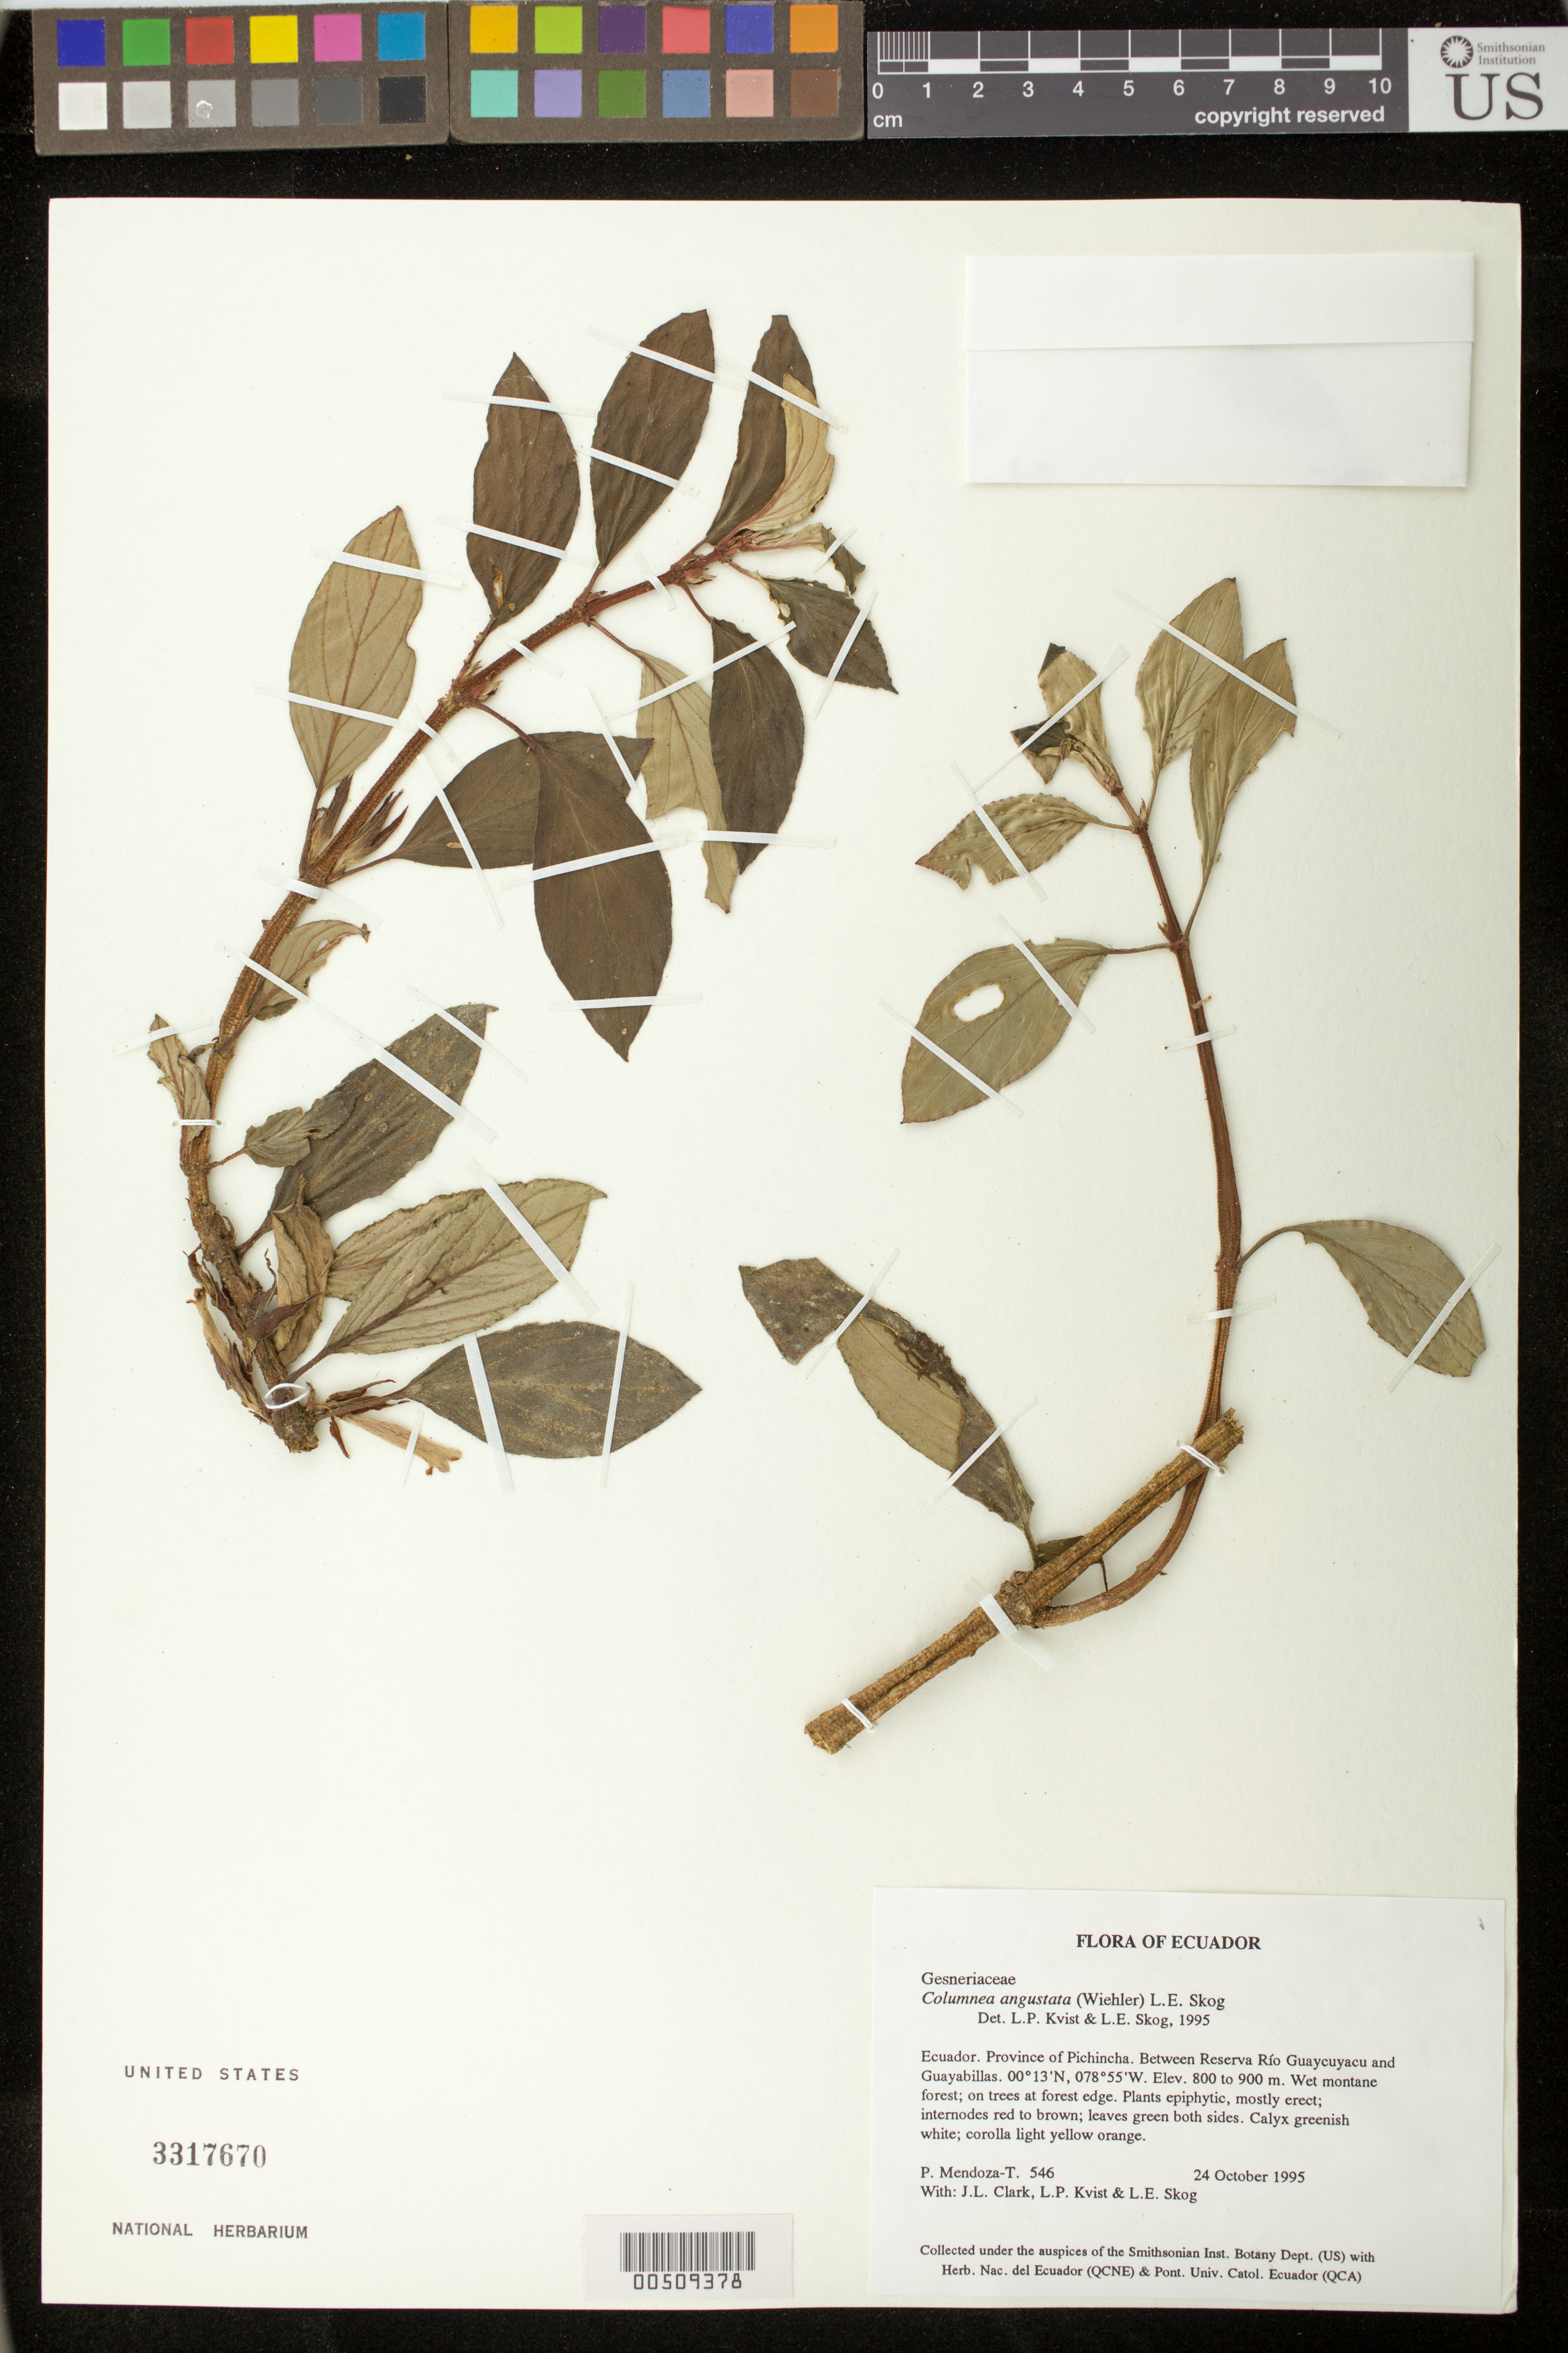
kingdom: Plantae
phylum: Tracheophyta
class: Magnoliopsida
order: Lamiales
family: Gesneriaceae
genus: Columnea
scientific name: Columnea angustata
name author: (Wiehler) L.E. Skog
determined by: Skog, Laurence E.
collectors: P. Mendoza-T., J. L. Clark, L. P. Kvist & L. E. Skog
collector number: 546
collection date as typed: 24 Oct 1995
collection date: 1995-10-24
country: Ecuador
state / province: Pichincha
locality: Between Reserva Río Guaycuyacu and Guayabillas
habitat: Wet montane forest; on trees at forest edge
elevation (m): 600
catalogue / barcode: US 3317670